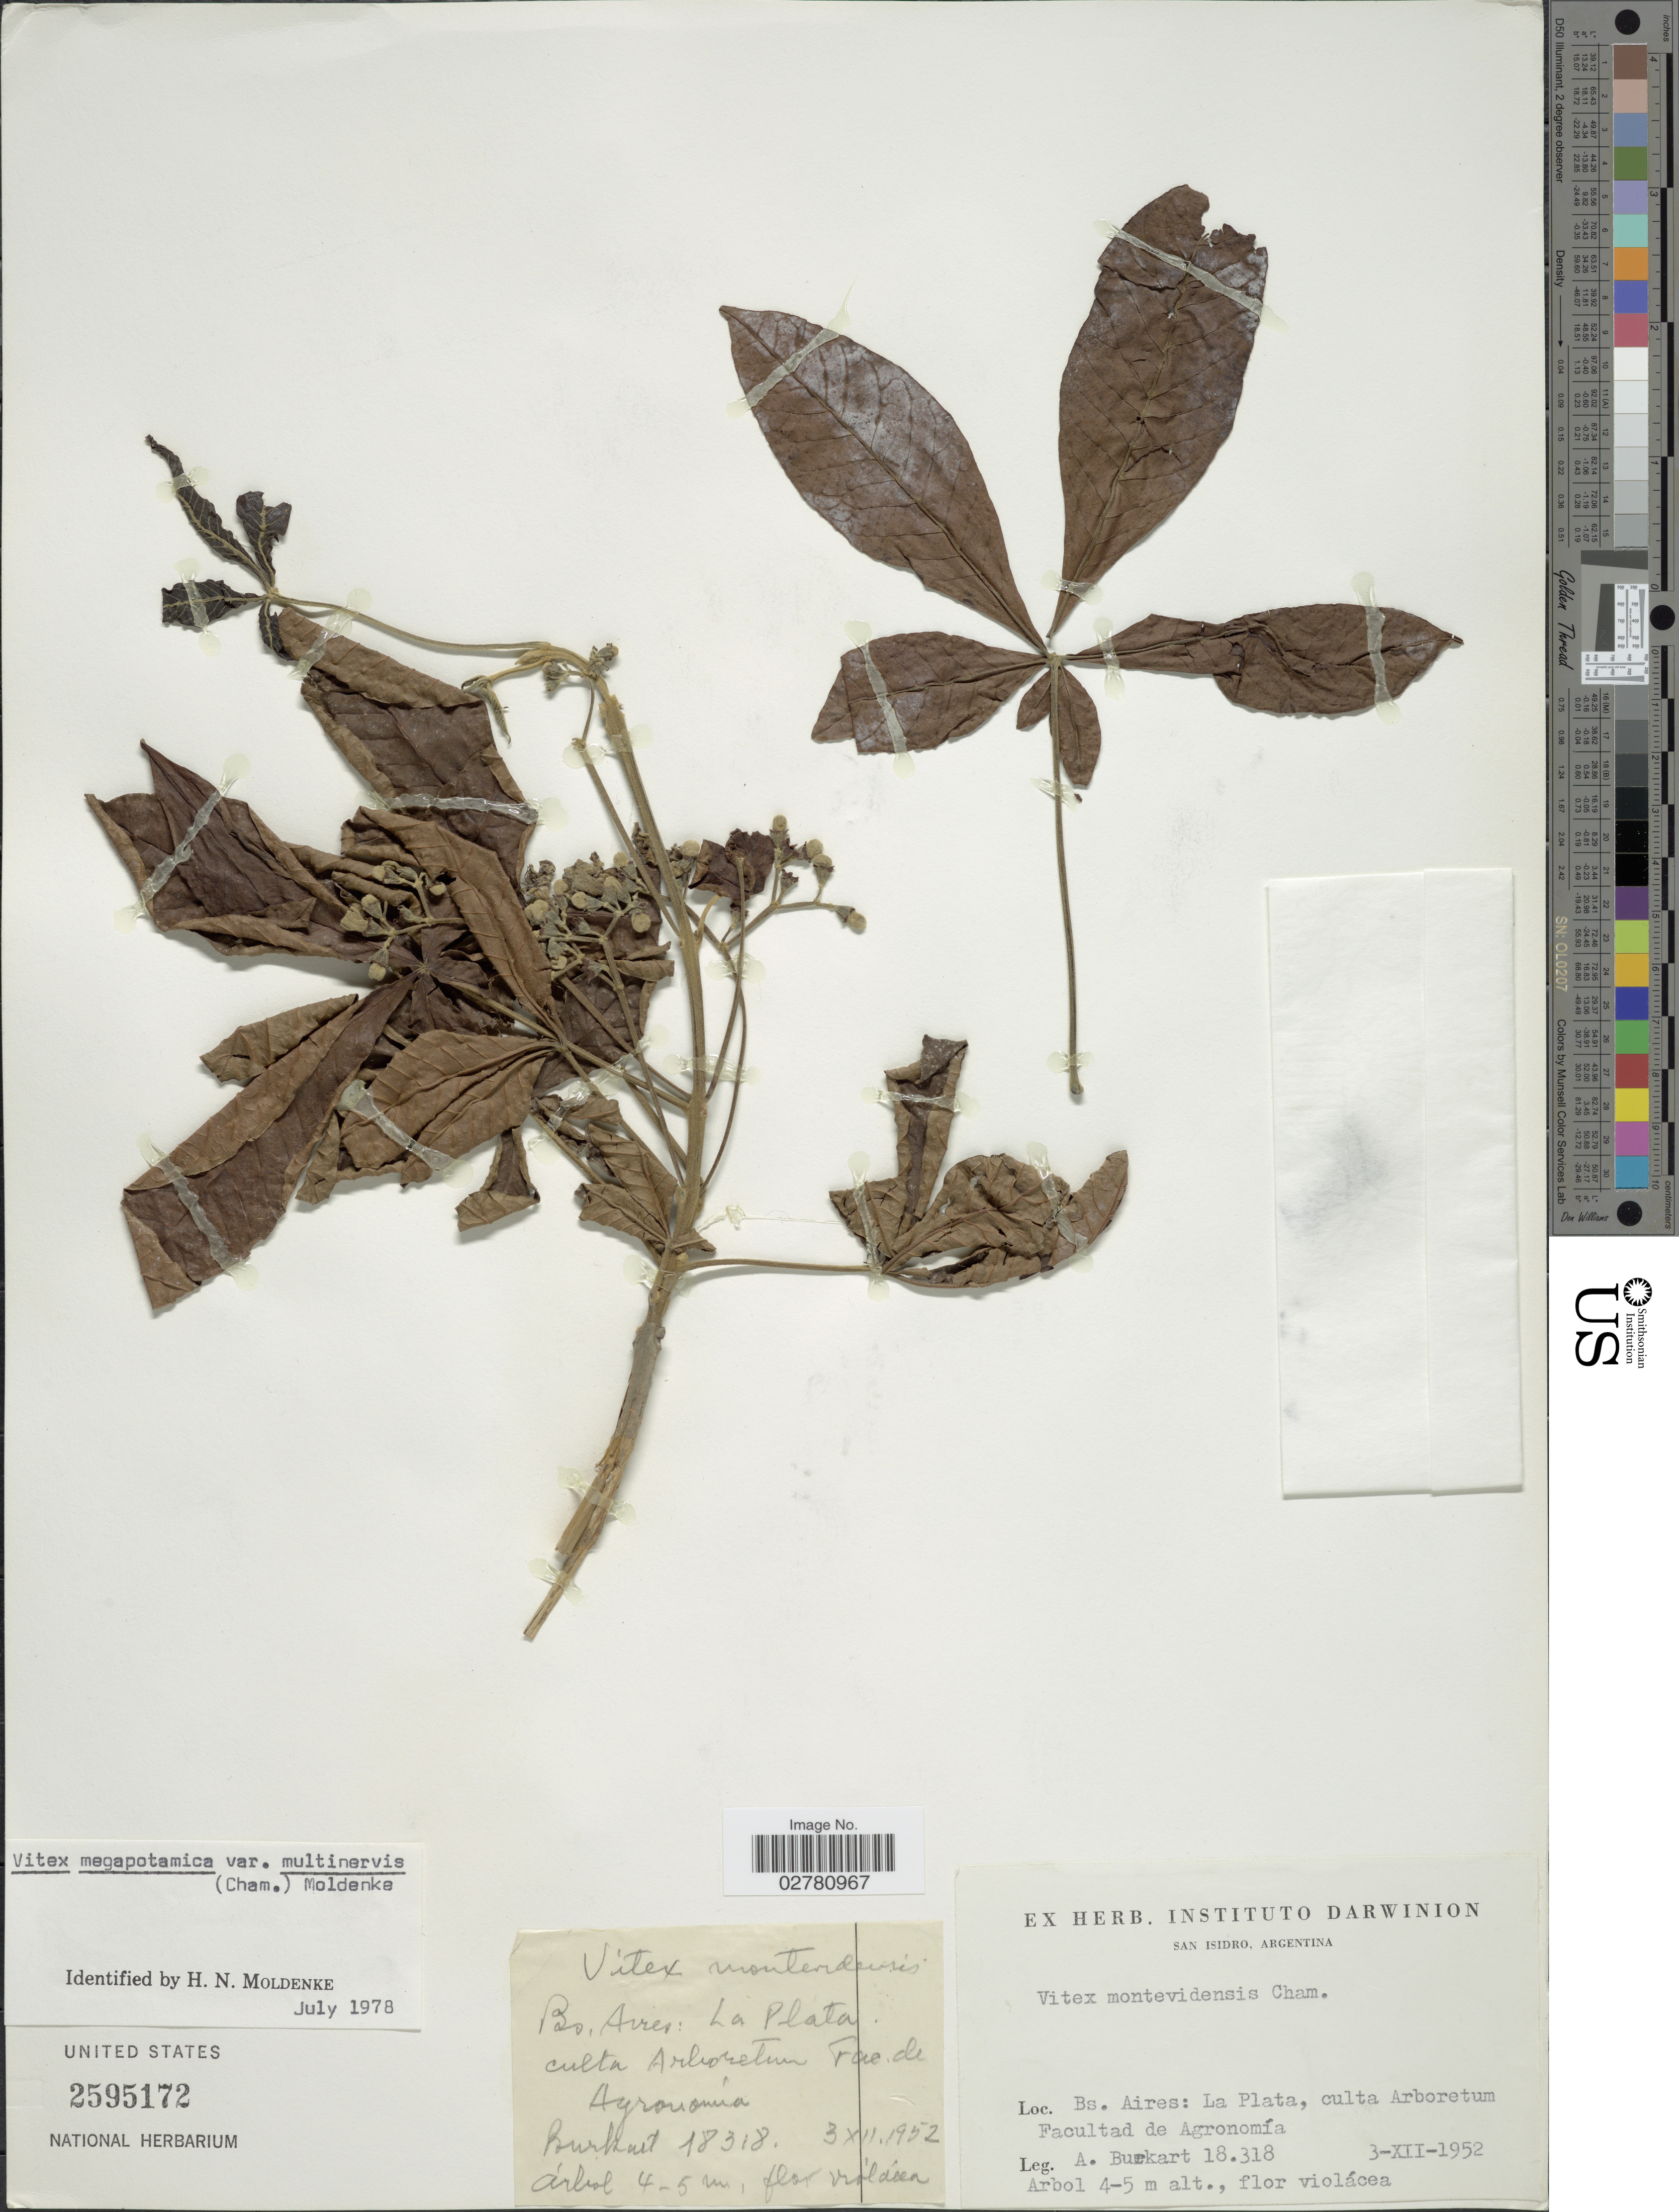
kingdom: Plantae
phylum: Tracheophyta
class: Magnoliopsida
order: Lamiales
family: Lamiaceae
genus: Vitex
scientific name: Vitex megapotamica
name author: (Spreng.) Moldenke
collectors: A. E. Burkart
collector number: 18318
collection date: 1952-12-03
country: Argentina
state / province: Buenos Aires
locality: San Isidro. La Plata, culta Arboretum Facultad de Agronomía.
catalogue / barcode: US 2595172